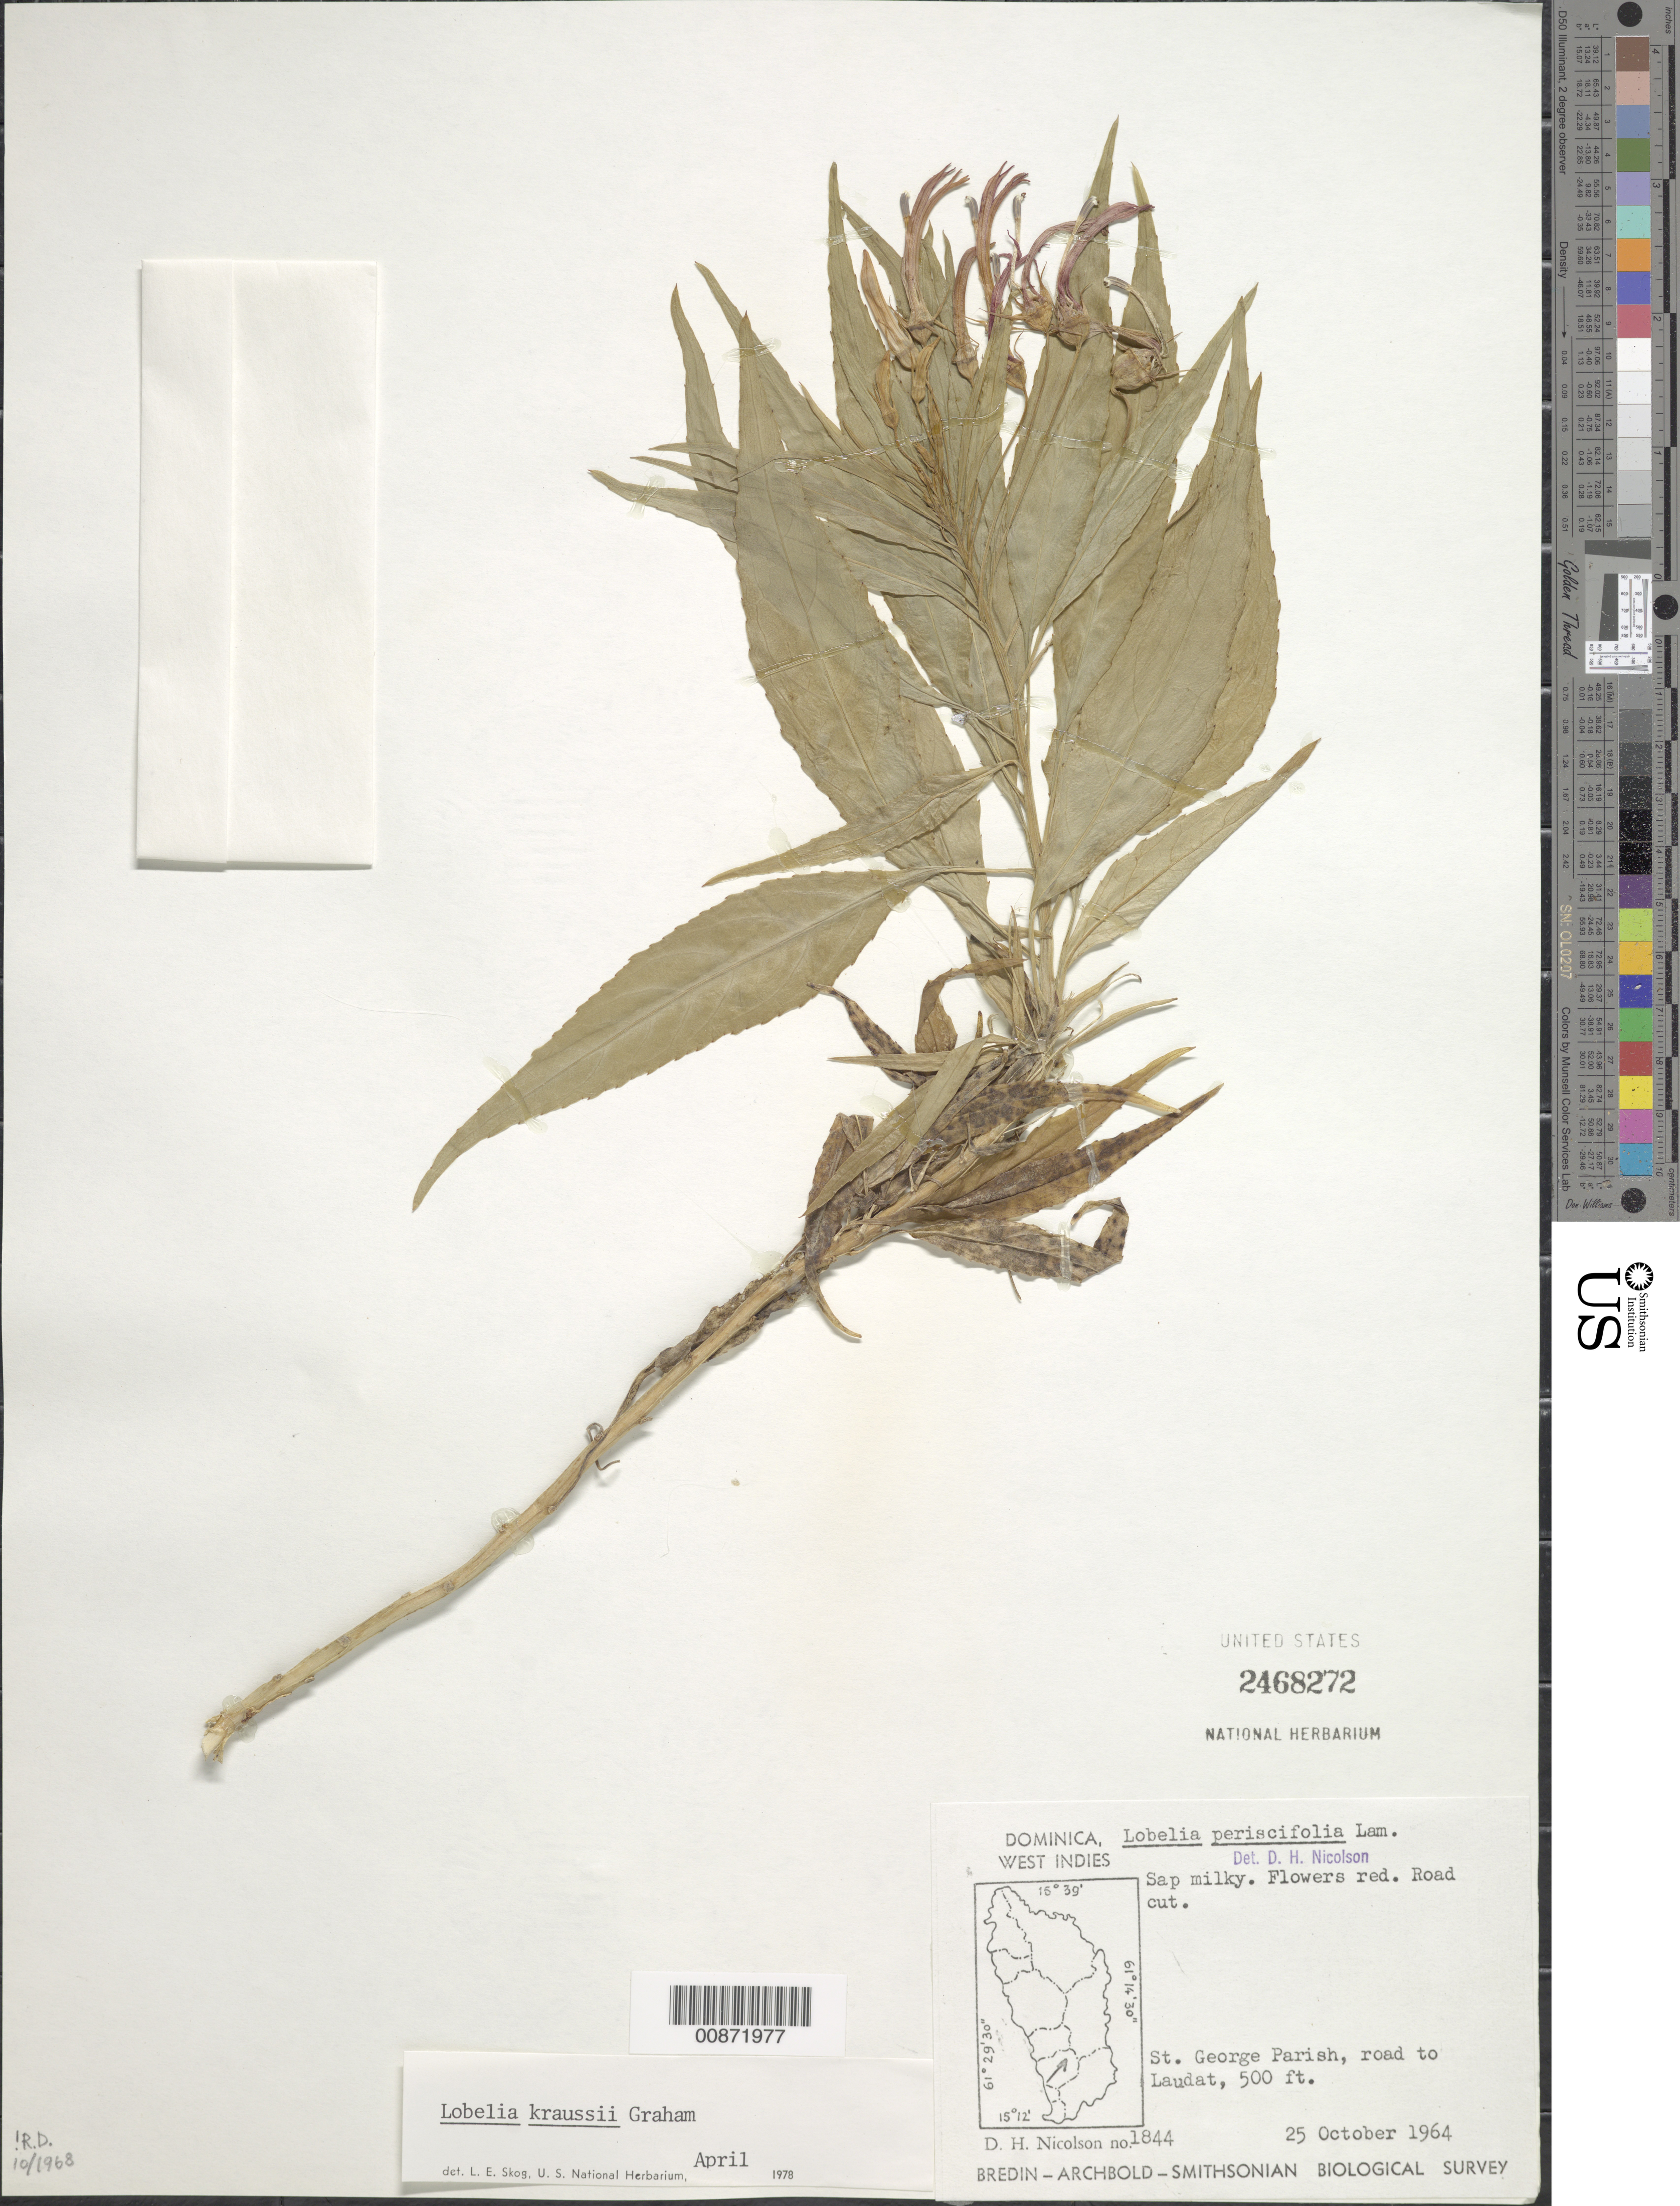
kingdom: Plantae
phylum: Tracheophyta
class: Magnoliopsida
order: Asterales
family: Campanulaceae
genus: Lobelia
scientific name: Lobelia kraussii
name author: Graham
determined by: Skog, Laurence E.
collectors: D. H. Nicolson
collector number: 1844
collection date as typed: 25 Oct 1964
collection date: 1964-10-25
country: Dominica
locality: Road to Laudat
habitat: Road cut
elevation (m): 152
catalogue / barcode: US 2468272